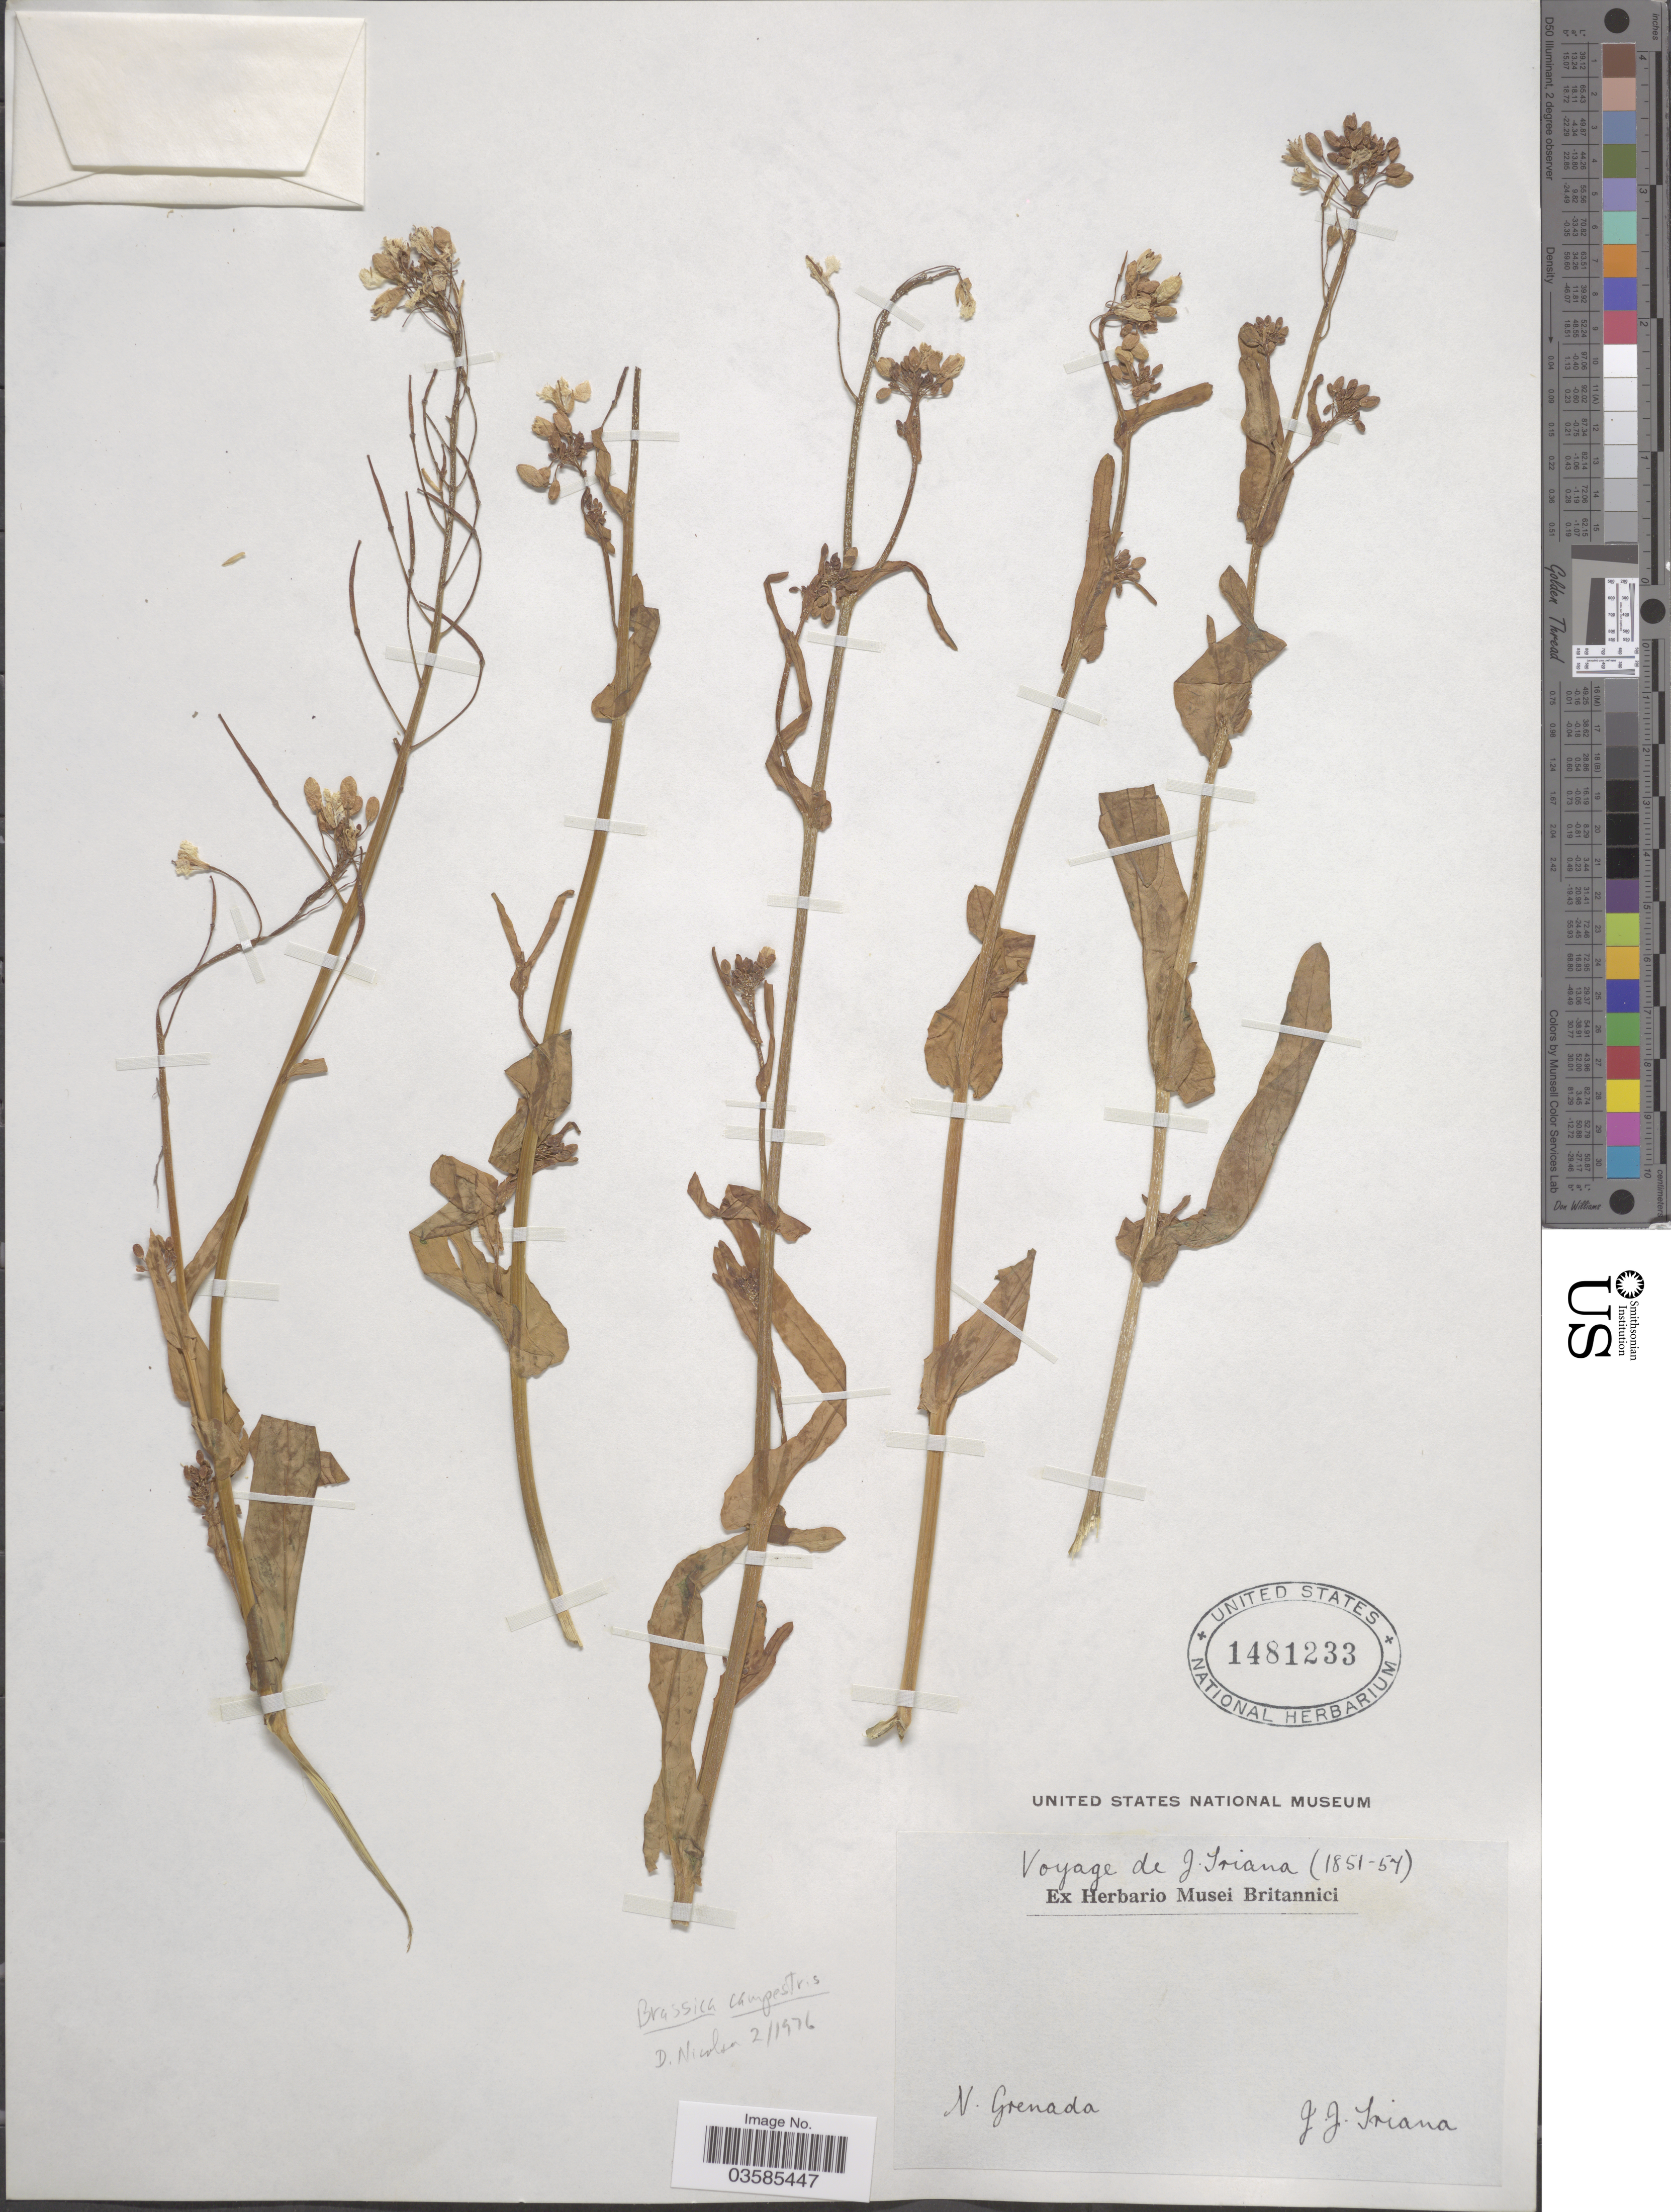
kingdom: Plantae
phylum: Tracheophyta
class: Magnoliopsida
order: Brassicales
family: Brassicaceae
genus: Brassica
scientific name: Brassica campestris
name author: L.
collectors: J. J. Triana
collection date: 1851/1857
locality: N. Grenada.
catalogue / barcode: US 1481233